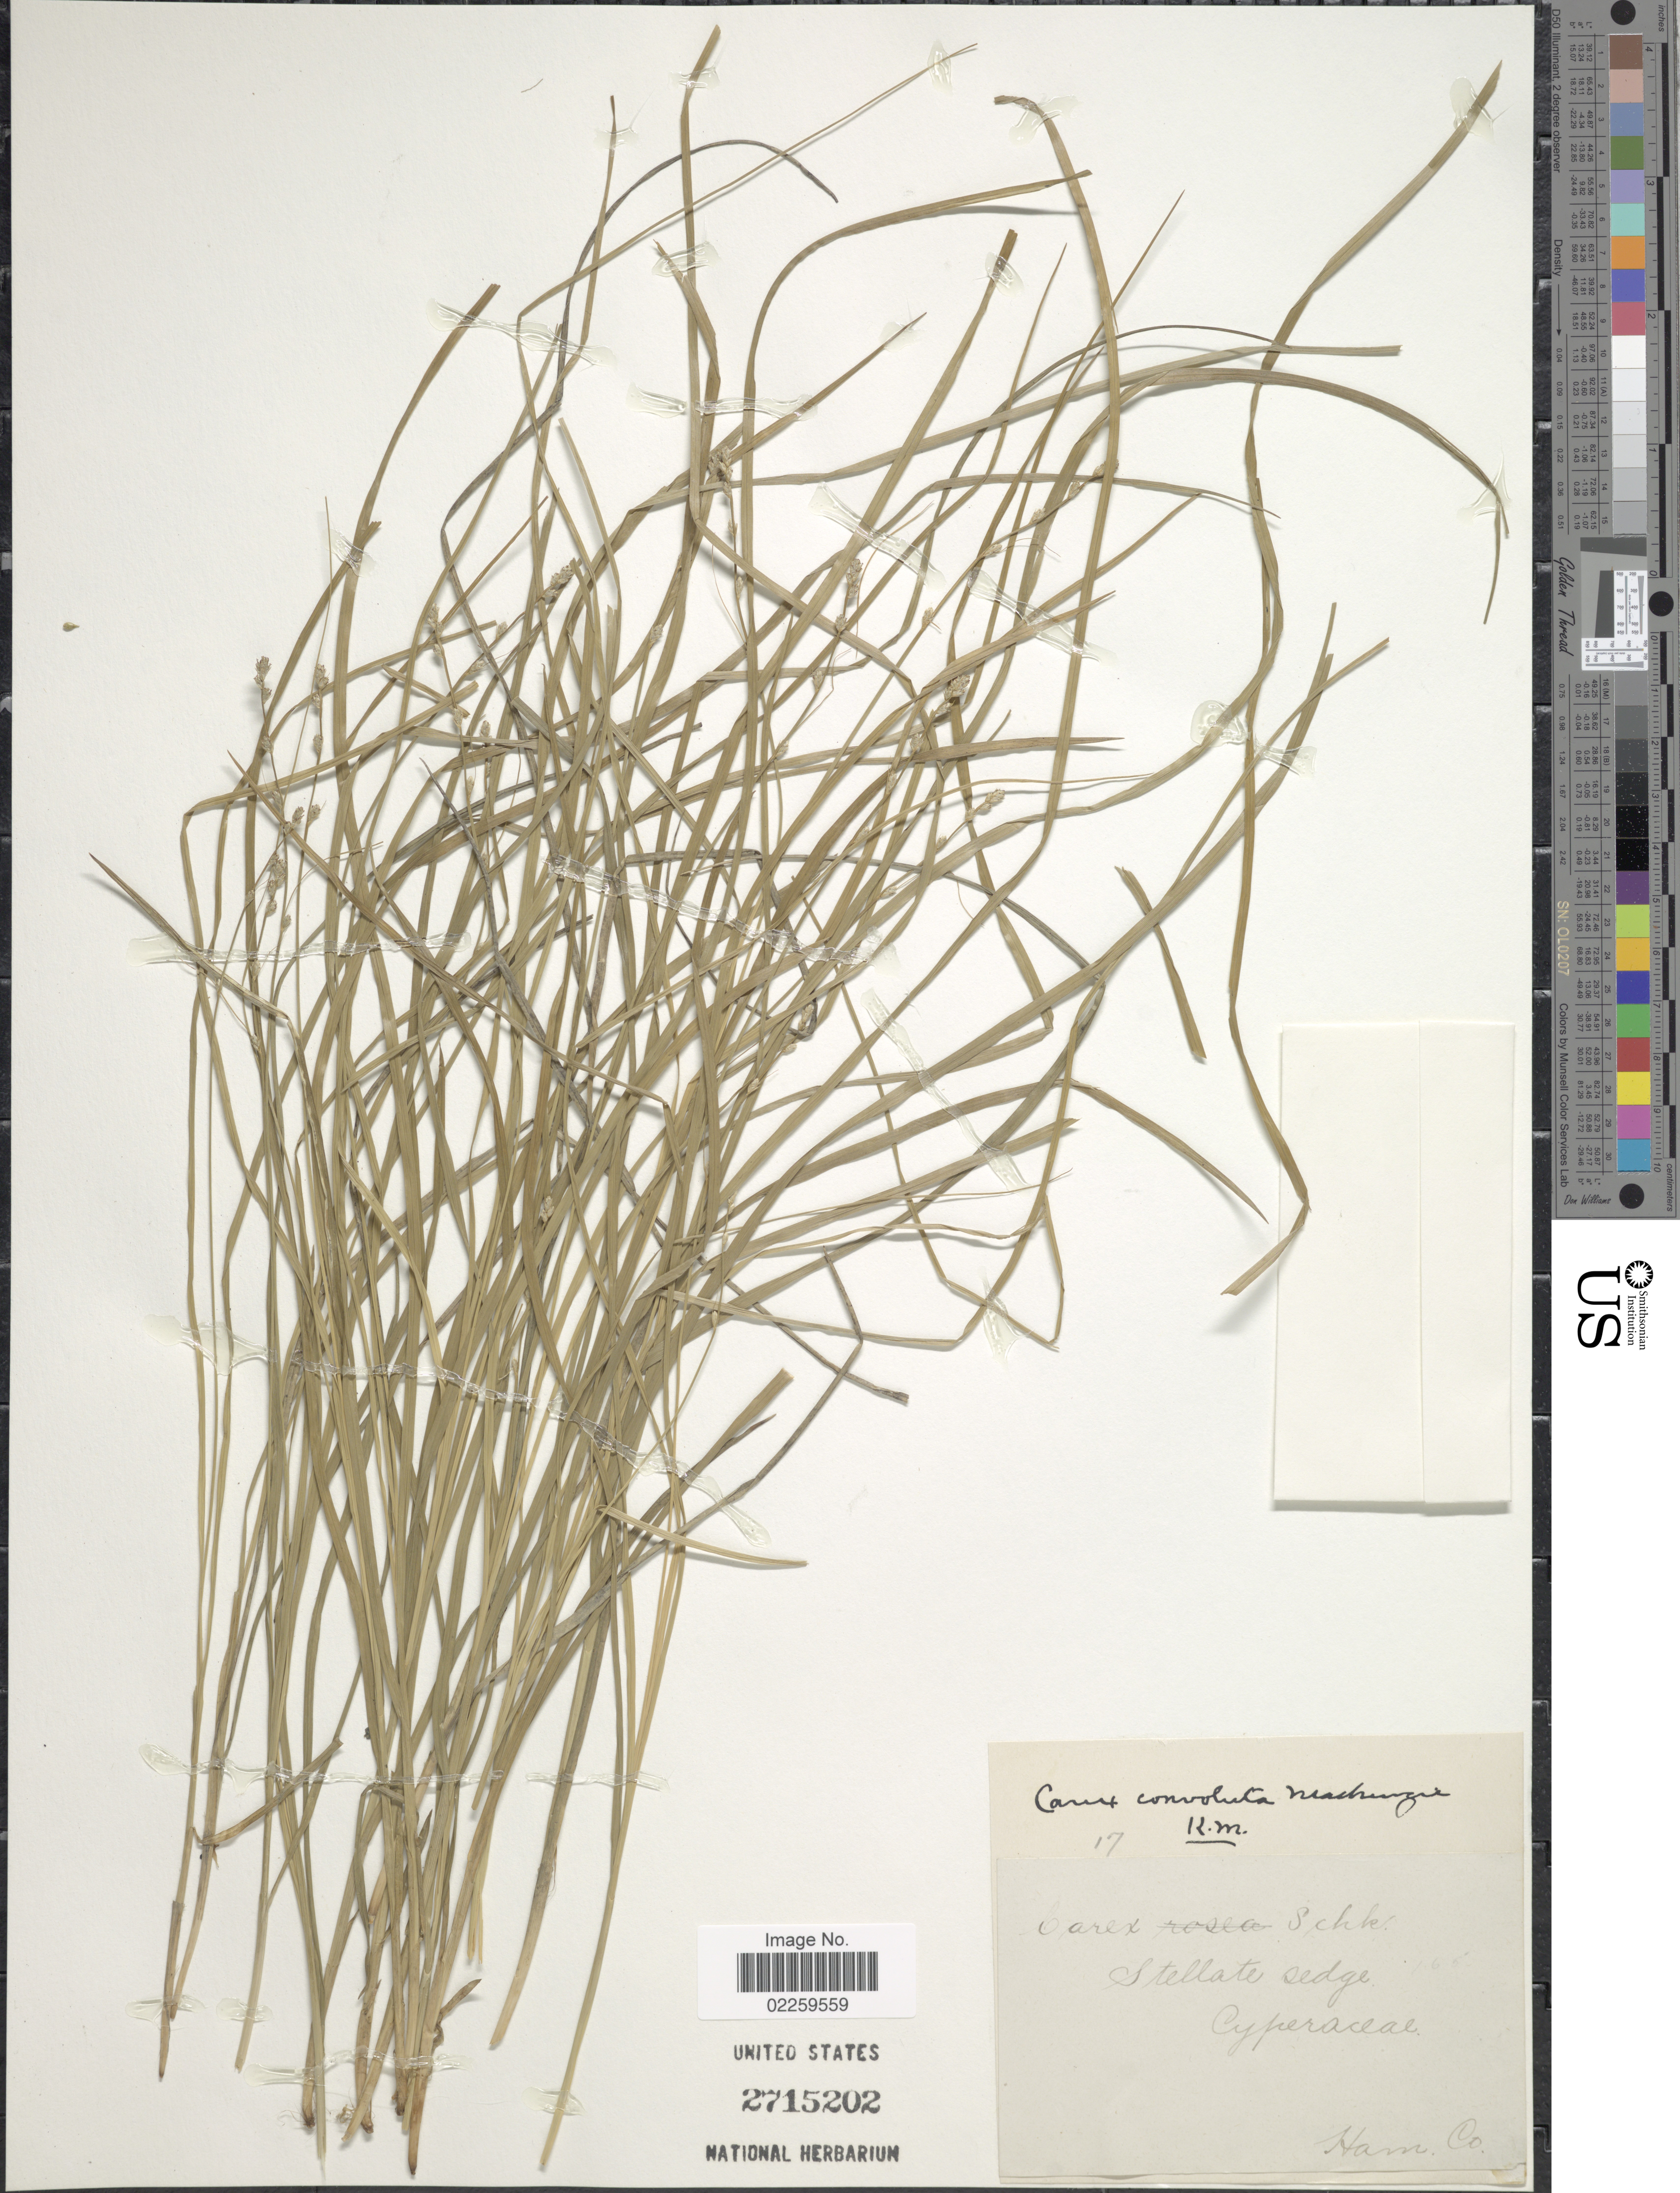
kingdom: Plantae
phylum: Tracheophyta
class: Liliopsida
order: Poales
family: Cyperaceae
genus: Carex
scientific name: Carex rosea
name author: Willd.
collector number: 17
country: United States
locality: Ham. co. Stellate sedge.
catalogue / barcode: US 2715202